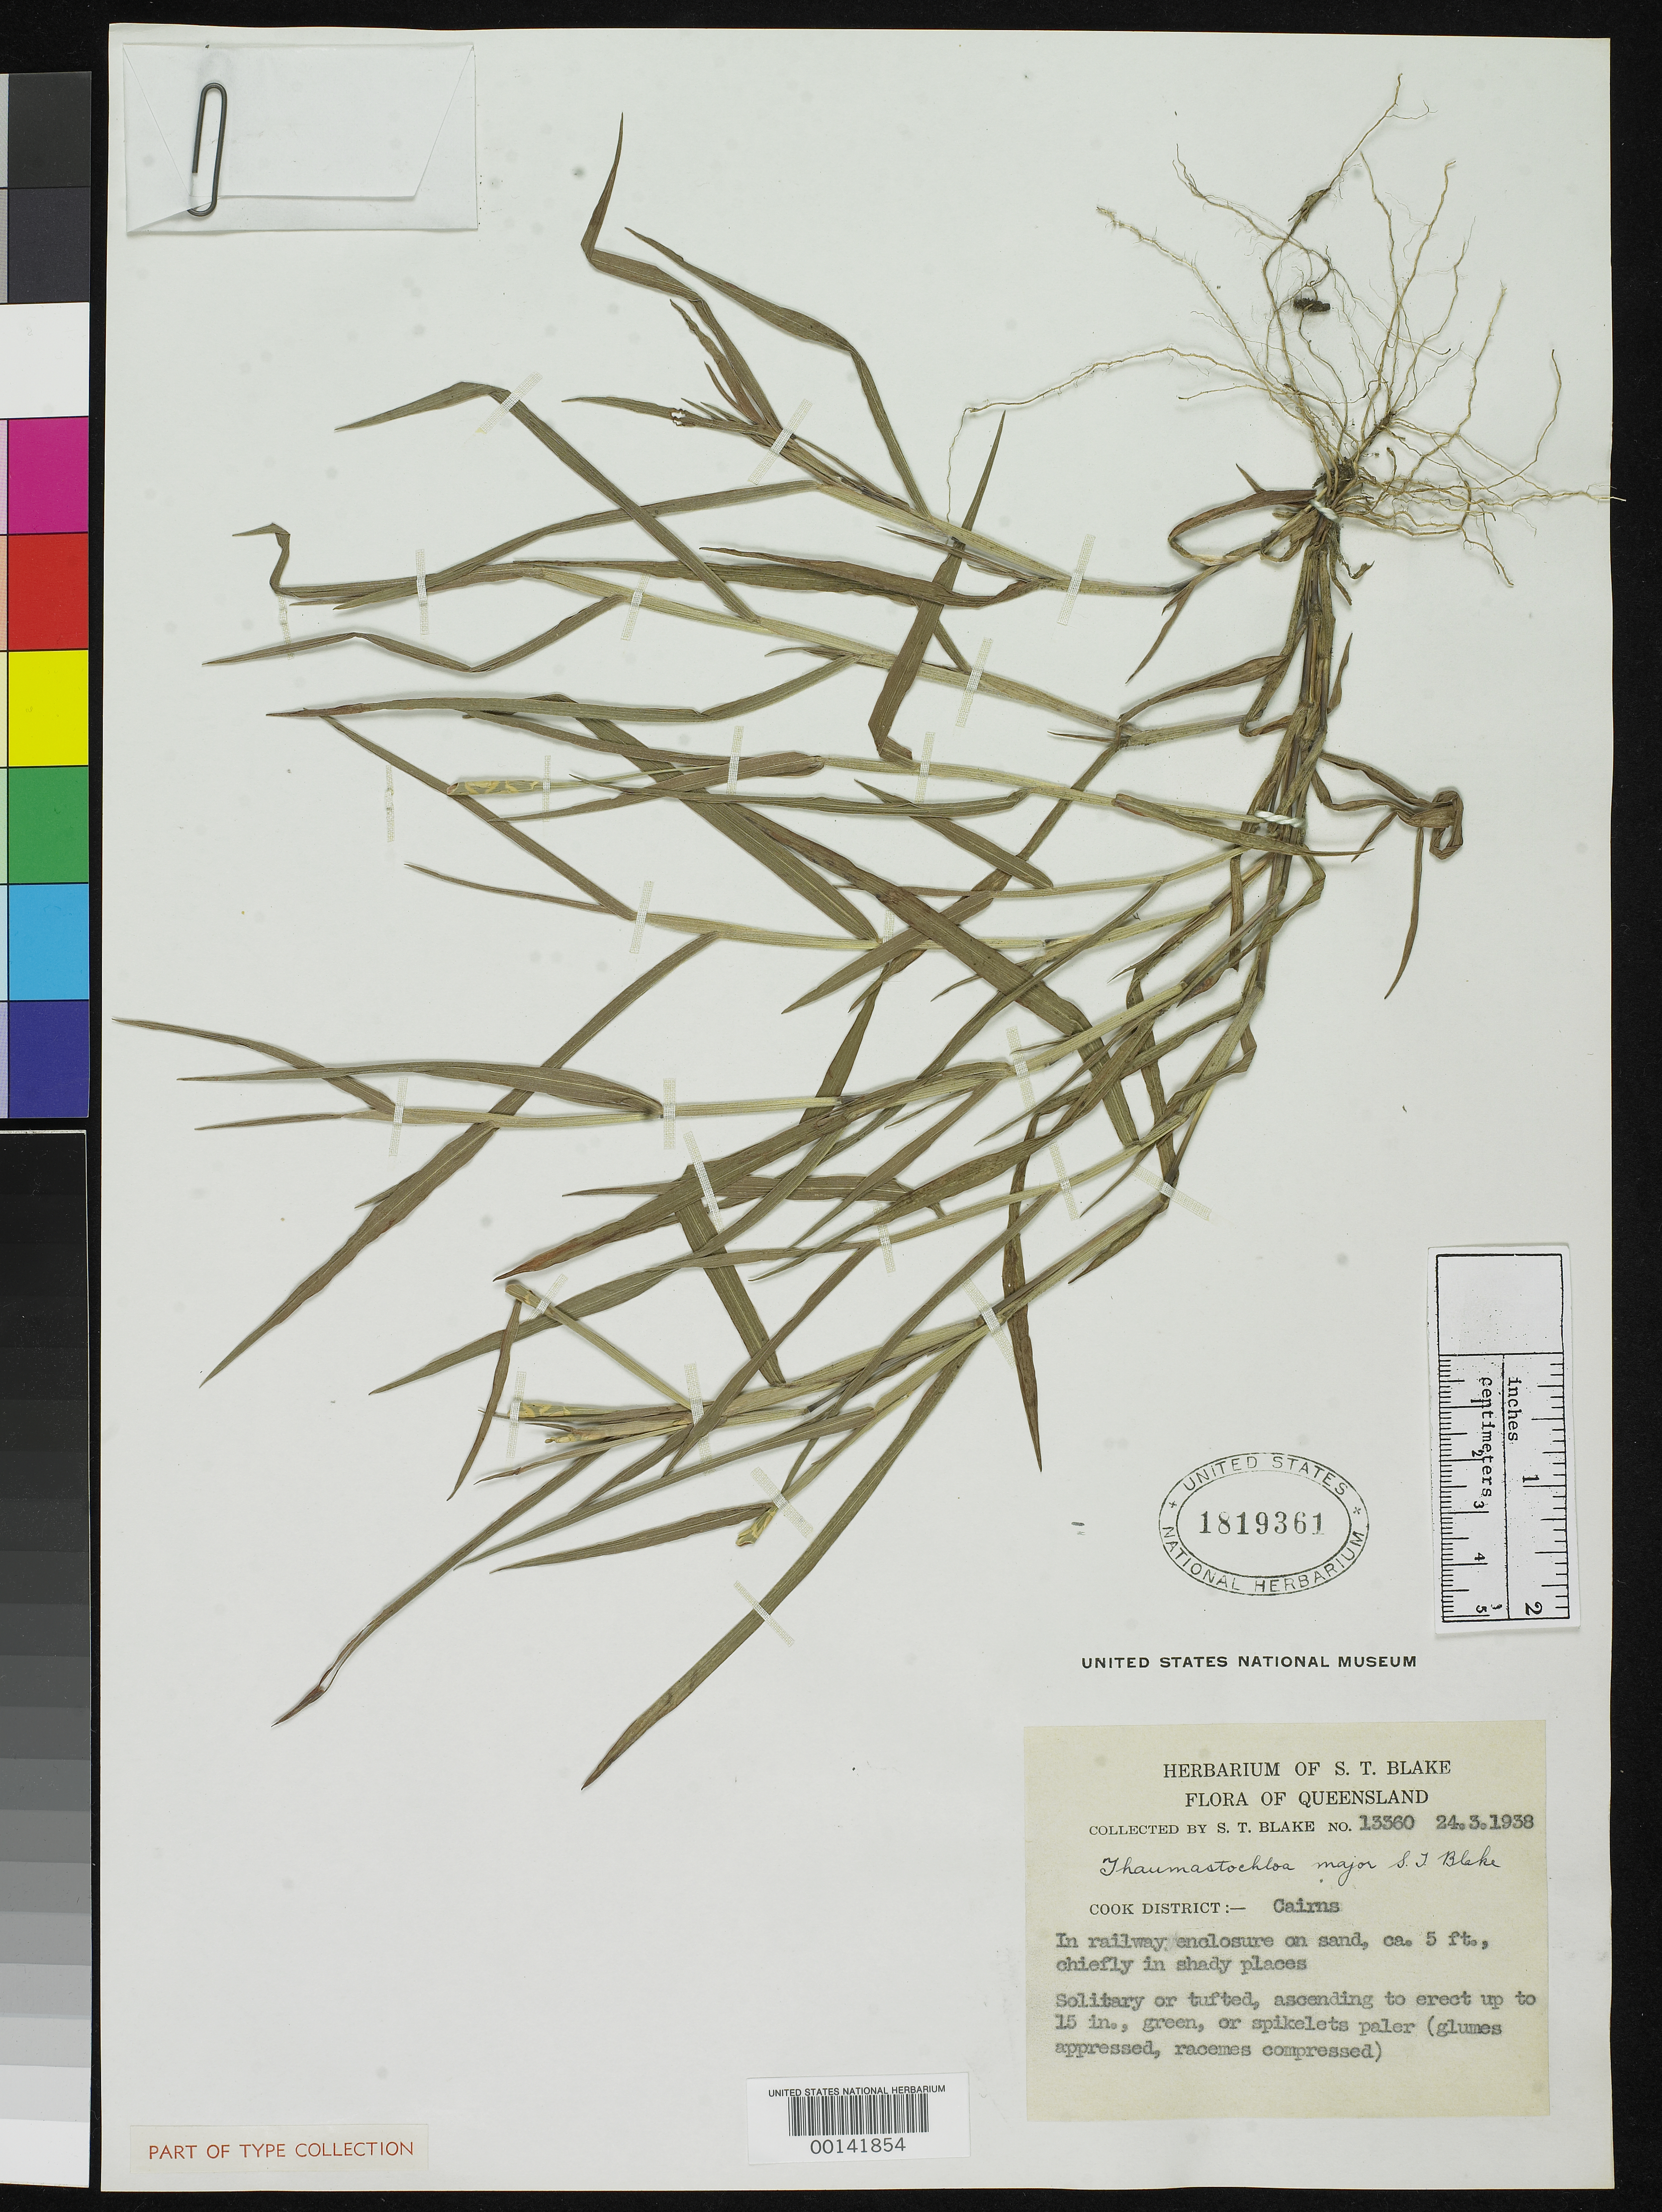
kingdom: Plantae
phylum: Tracheophyta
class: Liliopsida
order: Poales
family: Poaceae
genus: Thaumastochloa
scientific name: Thaumastochloa major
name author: S.T. Blake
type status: Isotype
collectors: S. T. Blake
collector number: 13360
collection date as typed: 24 Mar 1938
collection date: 1938-03-24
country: Australia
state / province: Queensland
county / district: Cook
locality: Cairns.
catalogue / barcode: US 1819361